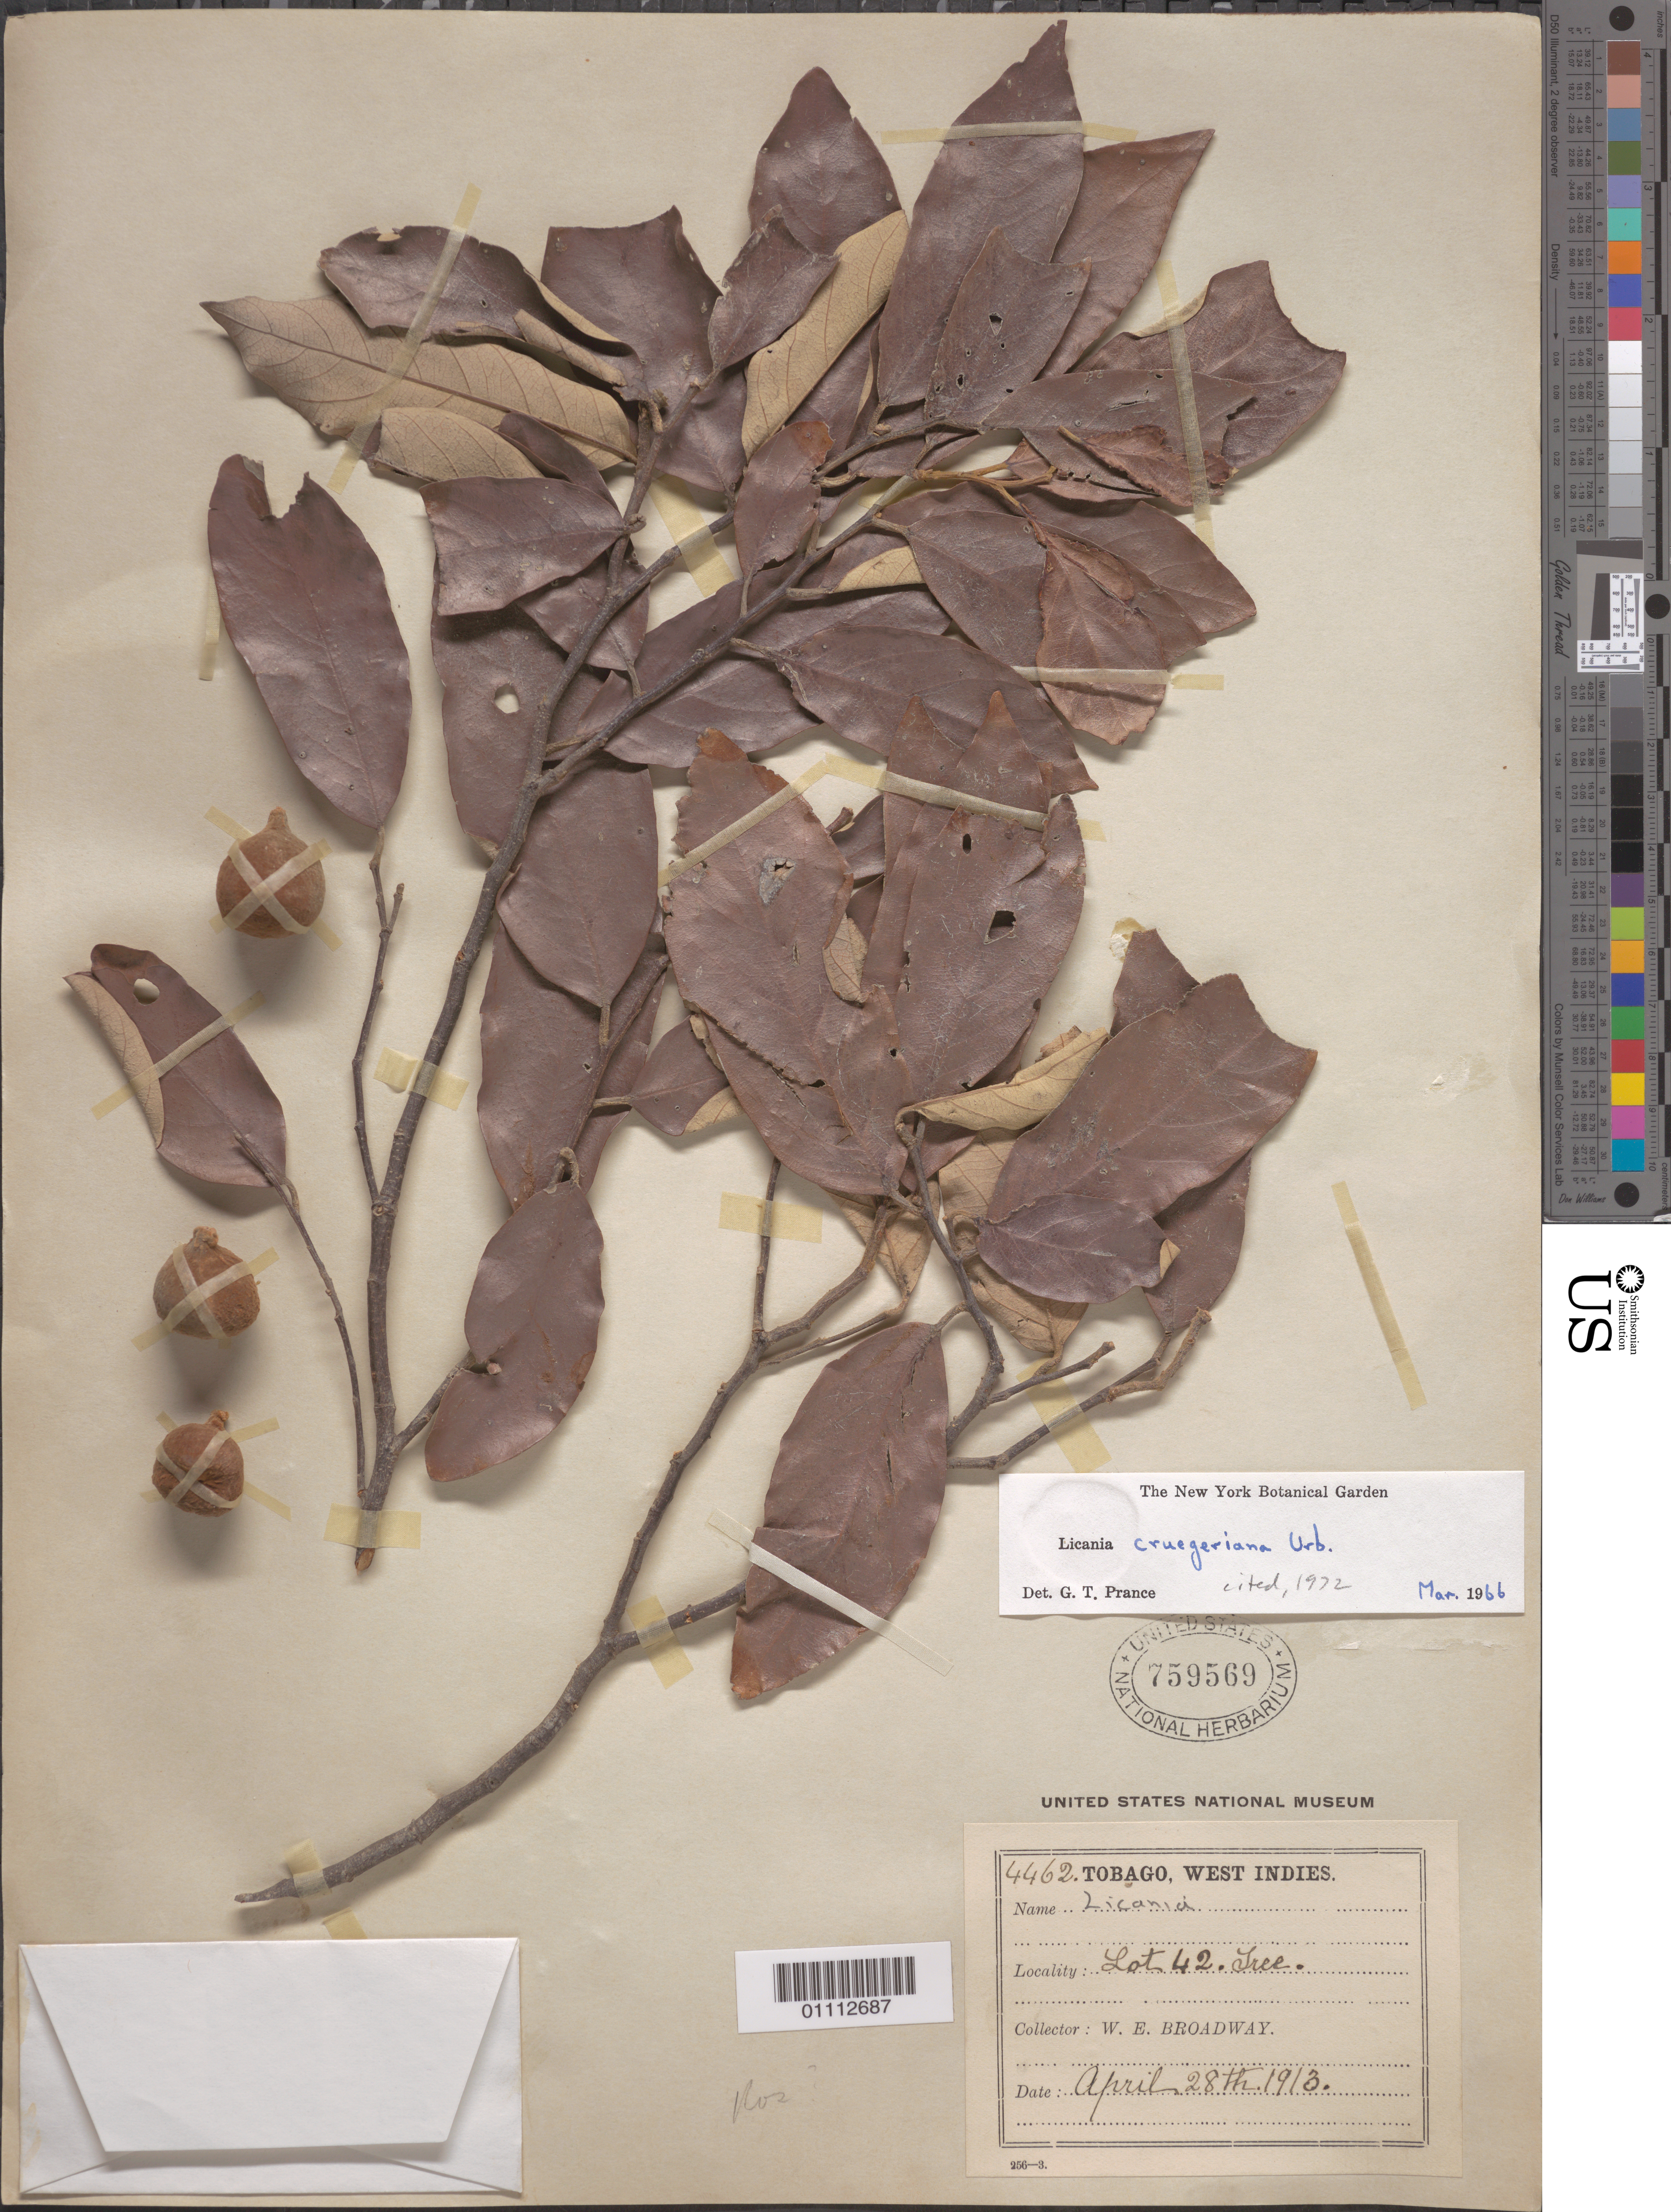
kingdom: Plantae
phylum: Tracheophyta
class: Magnoliopsida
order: Malpighiales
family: Chrysobalanaceae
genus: Licania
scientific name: Licania cruegeriana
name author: Urb.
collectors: W. E. Broadway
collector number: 4462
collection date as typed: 28 Apr 1913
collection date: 1913-04-28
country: Trinidad and Tobago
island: Tobago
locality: Lat 42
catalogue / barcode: US 759569